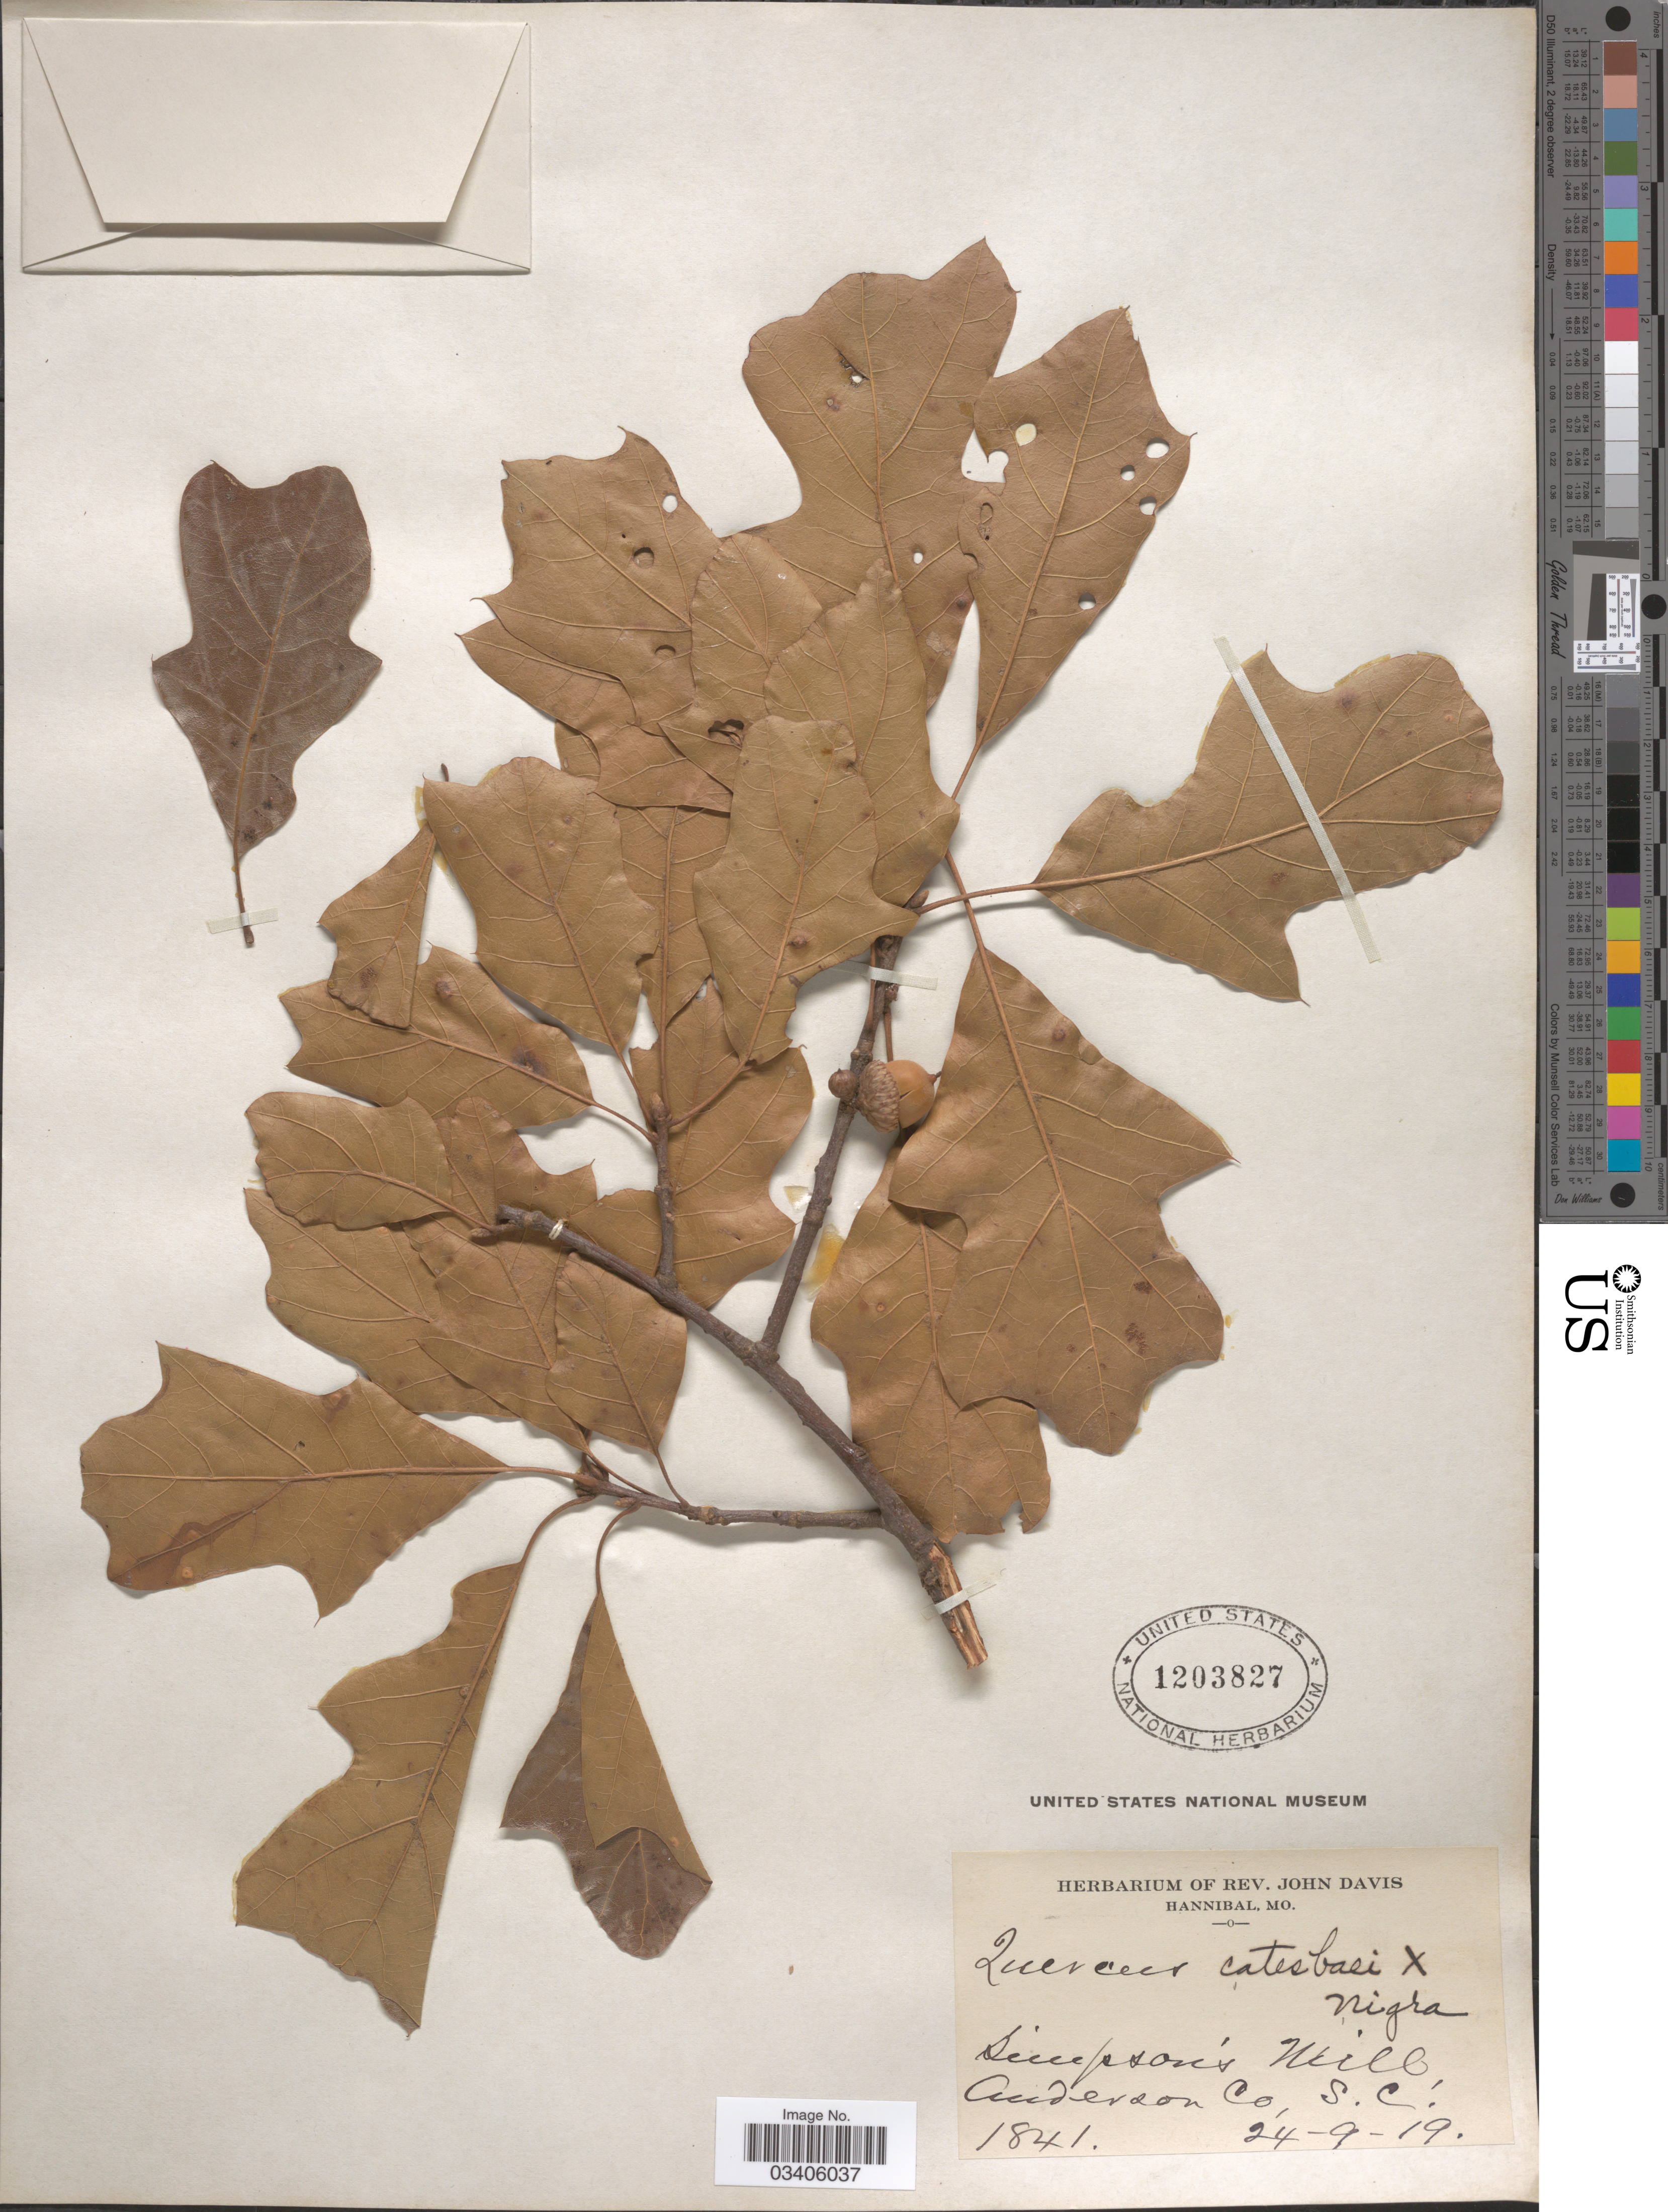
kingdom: Plantae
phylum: Tracheophyta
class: Magnoliopsida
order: Fagales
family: Fagaceae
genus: Quercus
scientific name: Quercus laevis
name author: Walter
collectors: ex herb. Rev. John Davis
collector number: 1841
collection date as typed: Transcribed d/m/y: 24/9/19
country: United States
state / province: South Carolina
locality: Simpson's Hill. Anderson Co.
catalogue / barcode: US 1203827